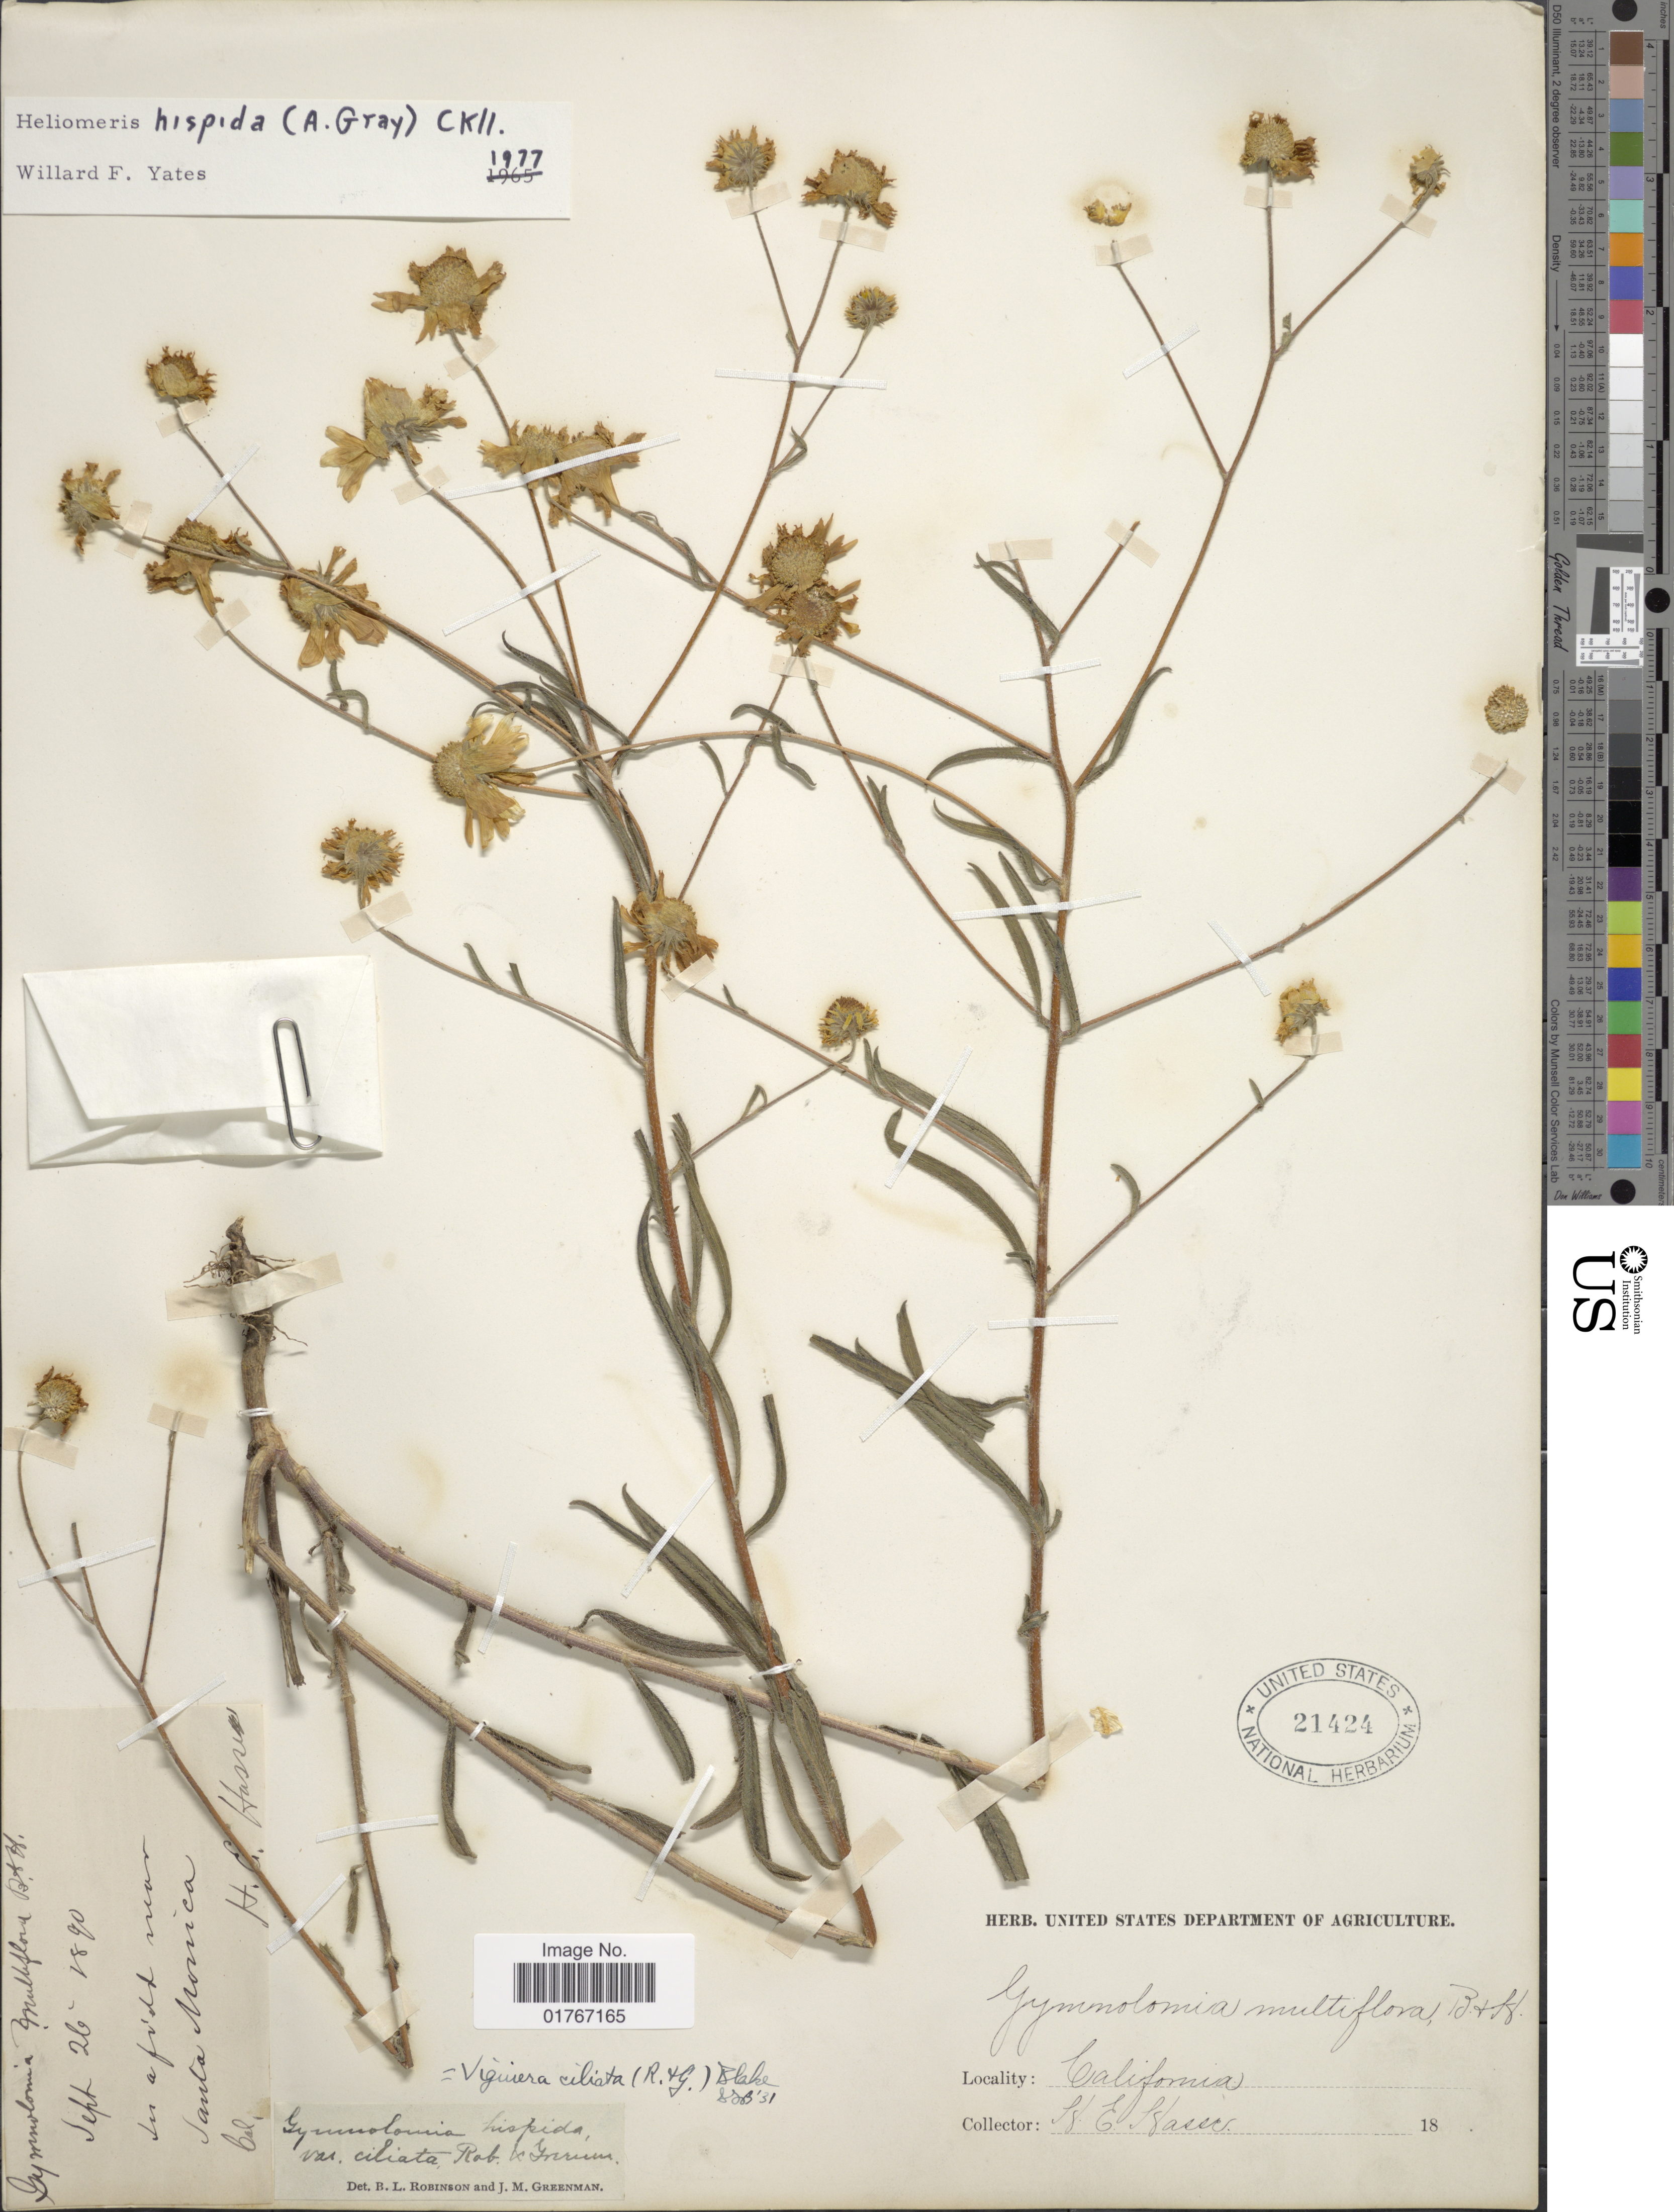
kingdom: Plantae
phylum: Tracheophyta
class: Magnoliopsida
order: Asterales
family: Asteraceae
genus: Heliomeris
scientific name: Heliomeris hispida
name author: (A. Gray) Cockerell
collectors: H. E. Hasse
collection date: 1890-09-26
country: United States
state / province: California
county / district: Los Angeles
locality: In a forest near Santa Monica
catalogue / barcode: US 21424